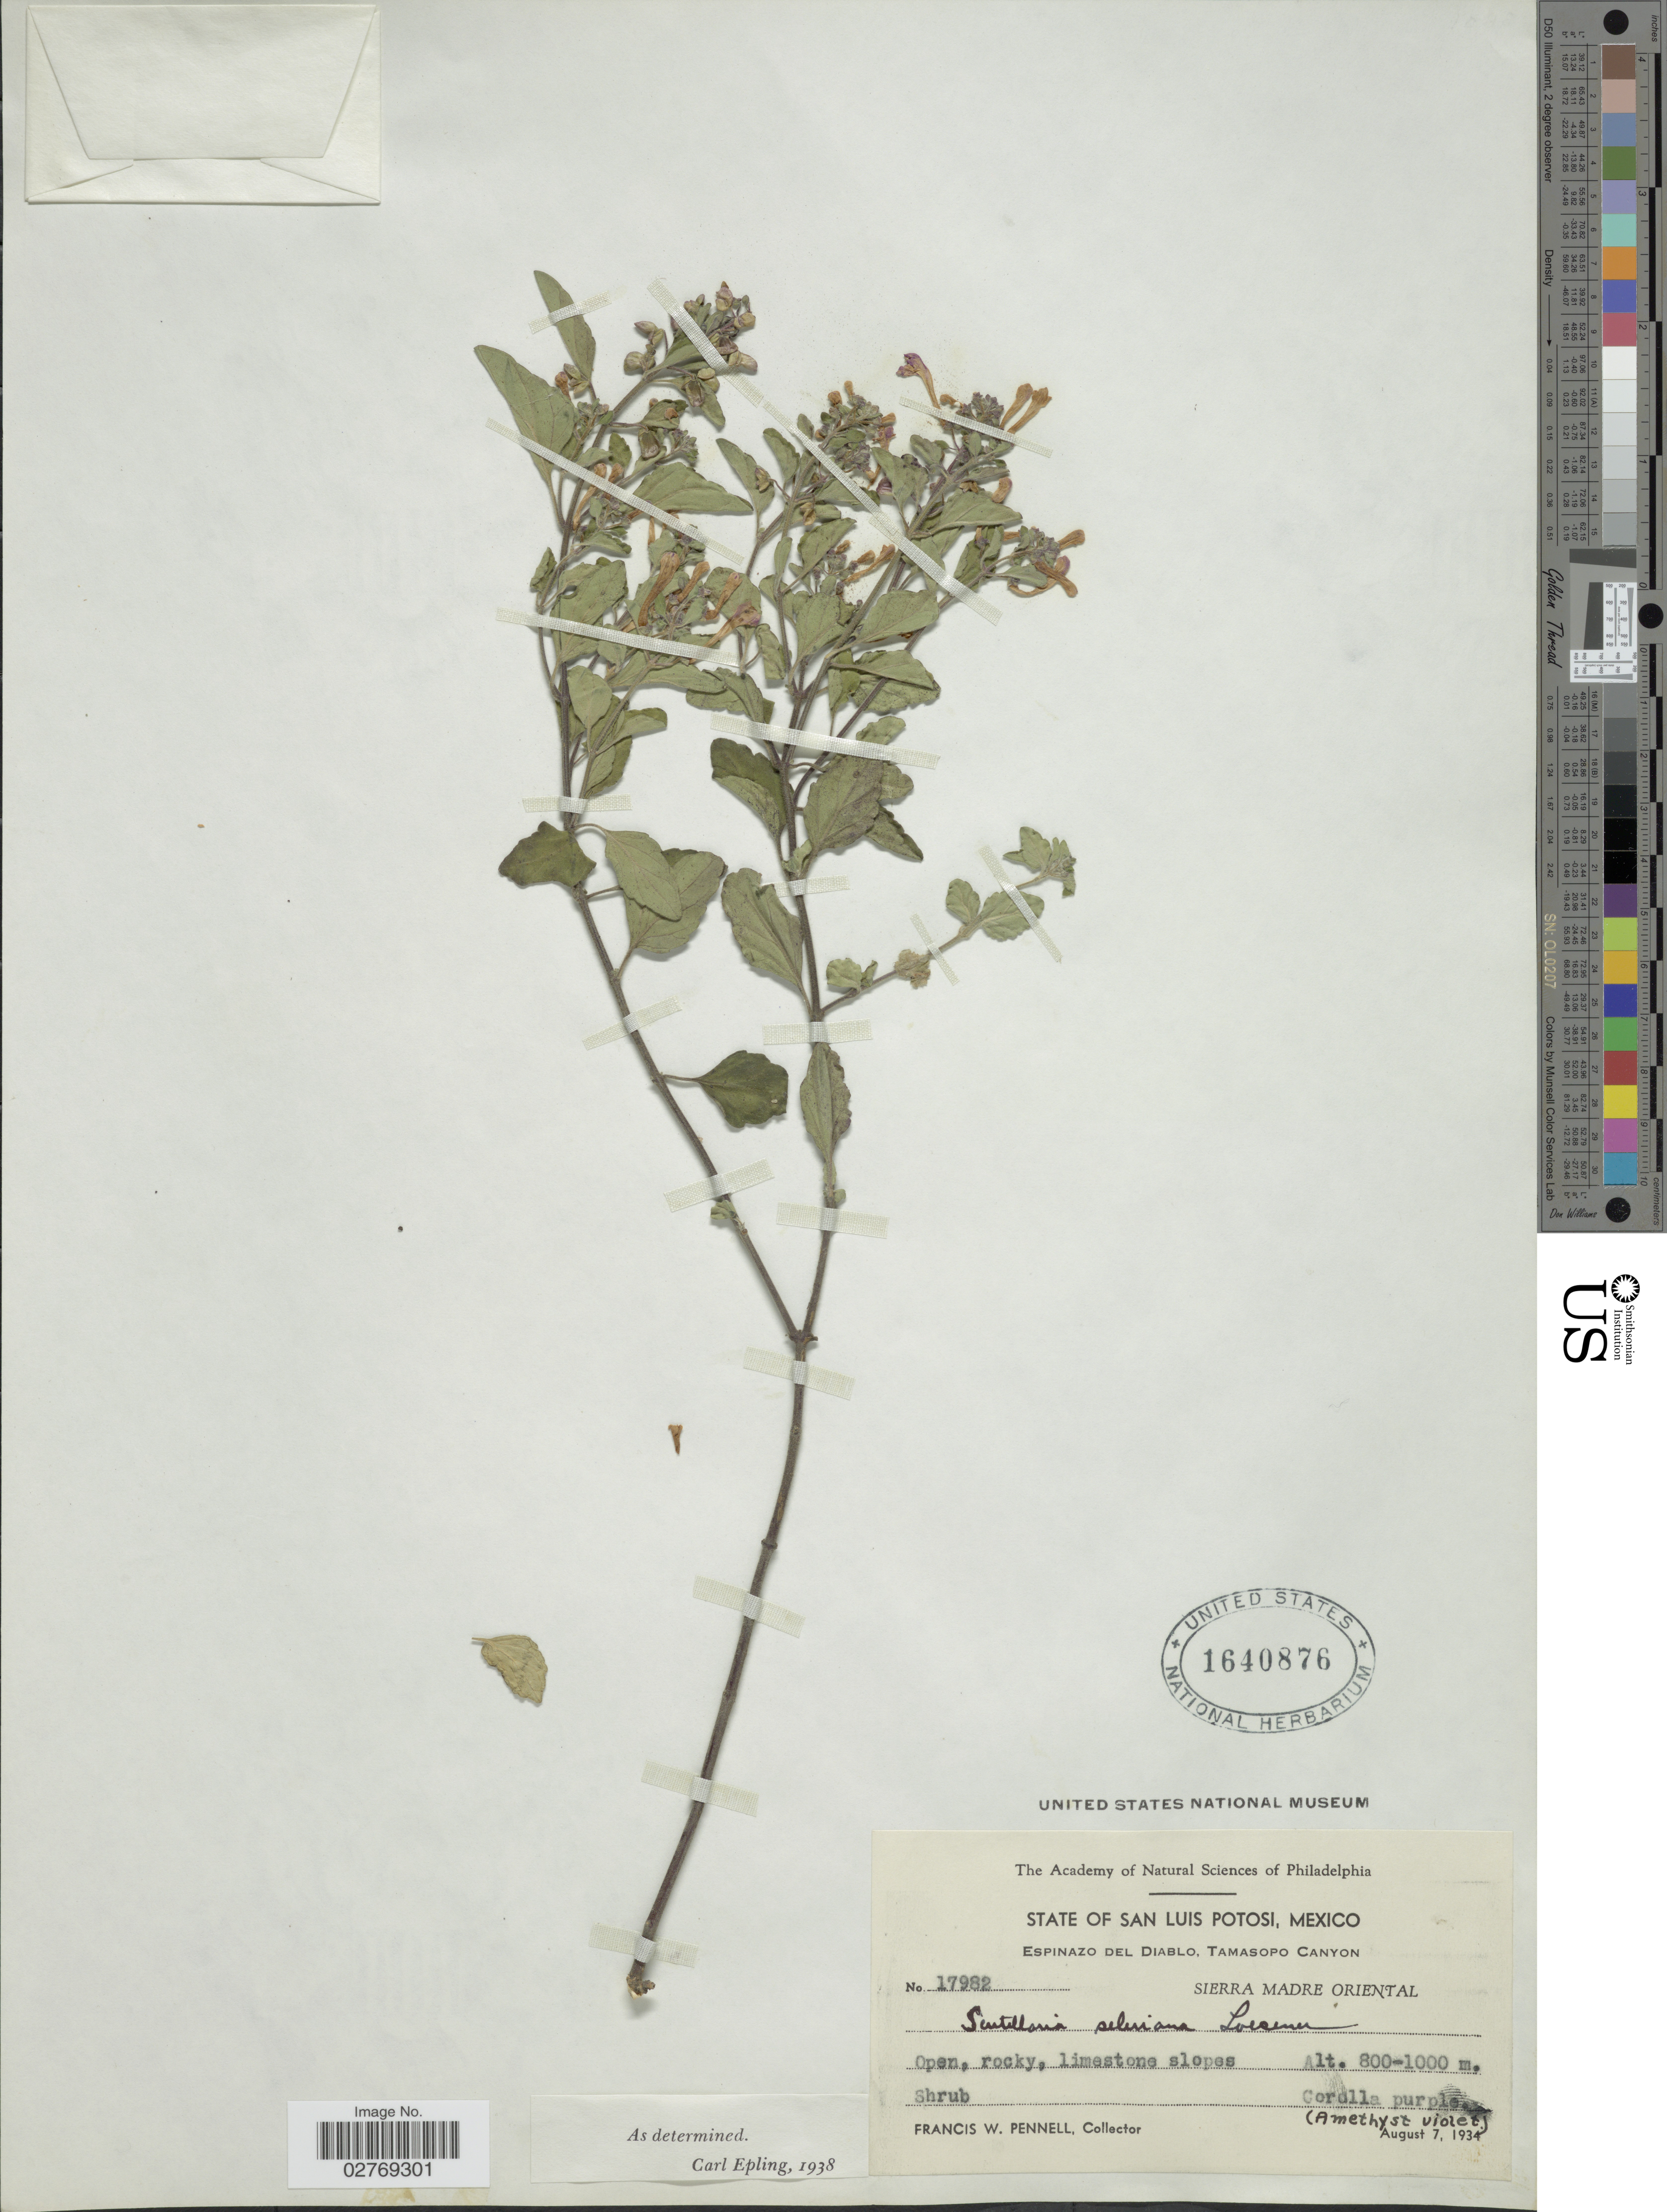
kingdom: Plantae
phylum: Tracheophyta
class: Magnoliopsida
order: Lamiales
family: Lamiaceae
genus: Scutellaria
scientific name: Scutellaria seleriana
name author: Loes.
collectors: F. W. Pennell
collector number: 17982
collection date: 1934-08-07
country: Mexico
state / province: San Luis Potosí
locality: Espinazo del Diablo, Tamasopo Canyon. Sierra Madre Oriental.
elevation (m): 800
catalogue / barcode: US 1640876